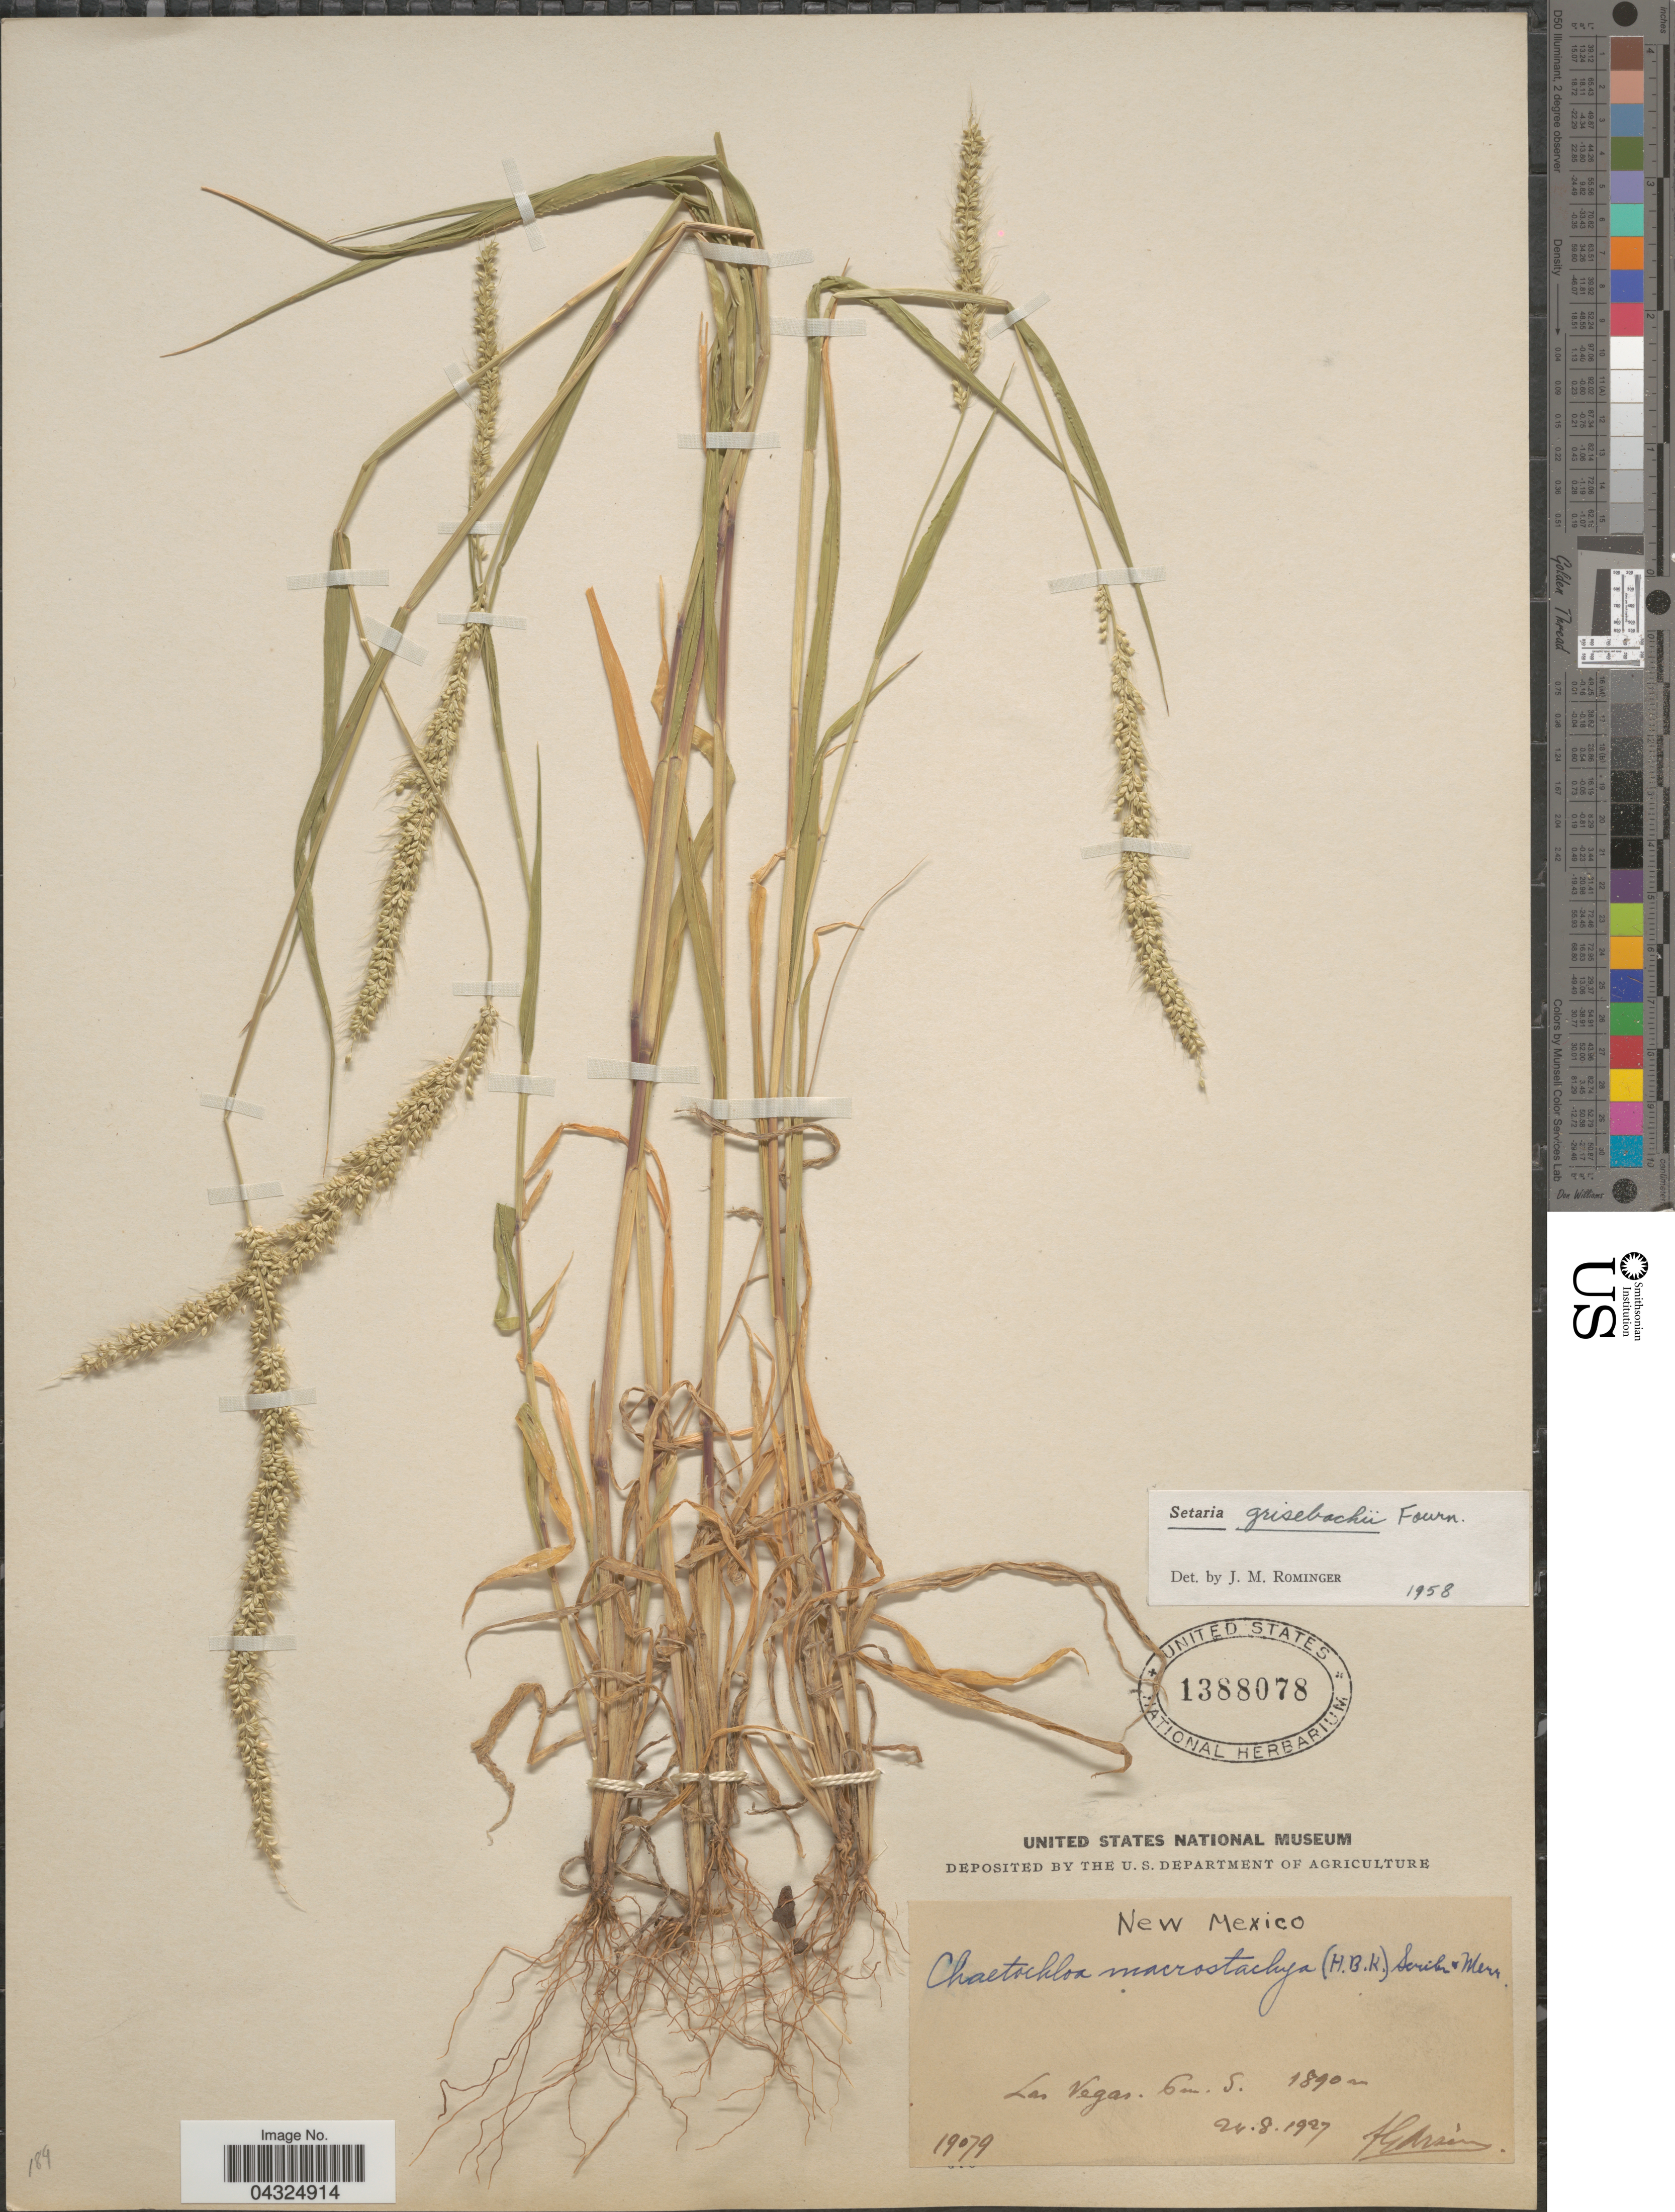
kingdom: Plantae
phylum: Tracheophyta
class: Liliopsida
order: Poales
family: Poaceae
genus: Setaria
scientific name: Setaria grisebachii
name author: E. Fourn.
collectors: F. Arsène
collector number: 19079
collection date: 1927-08-24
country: United States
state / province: New Mexico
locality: Las Vegas.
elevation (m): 1890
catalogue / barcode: US 1388078